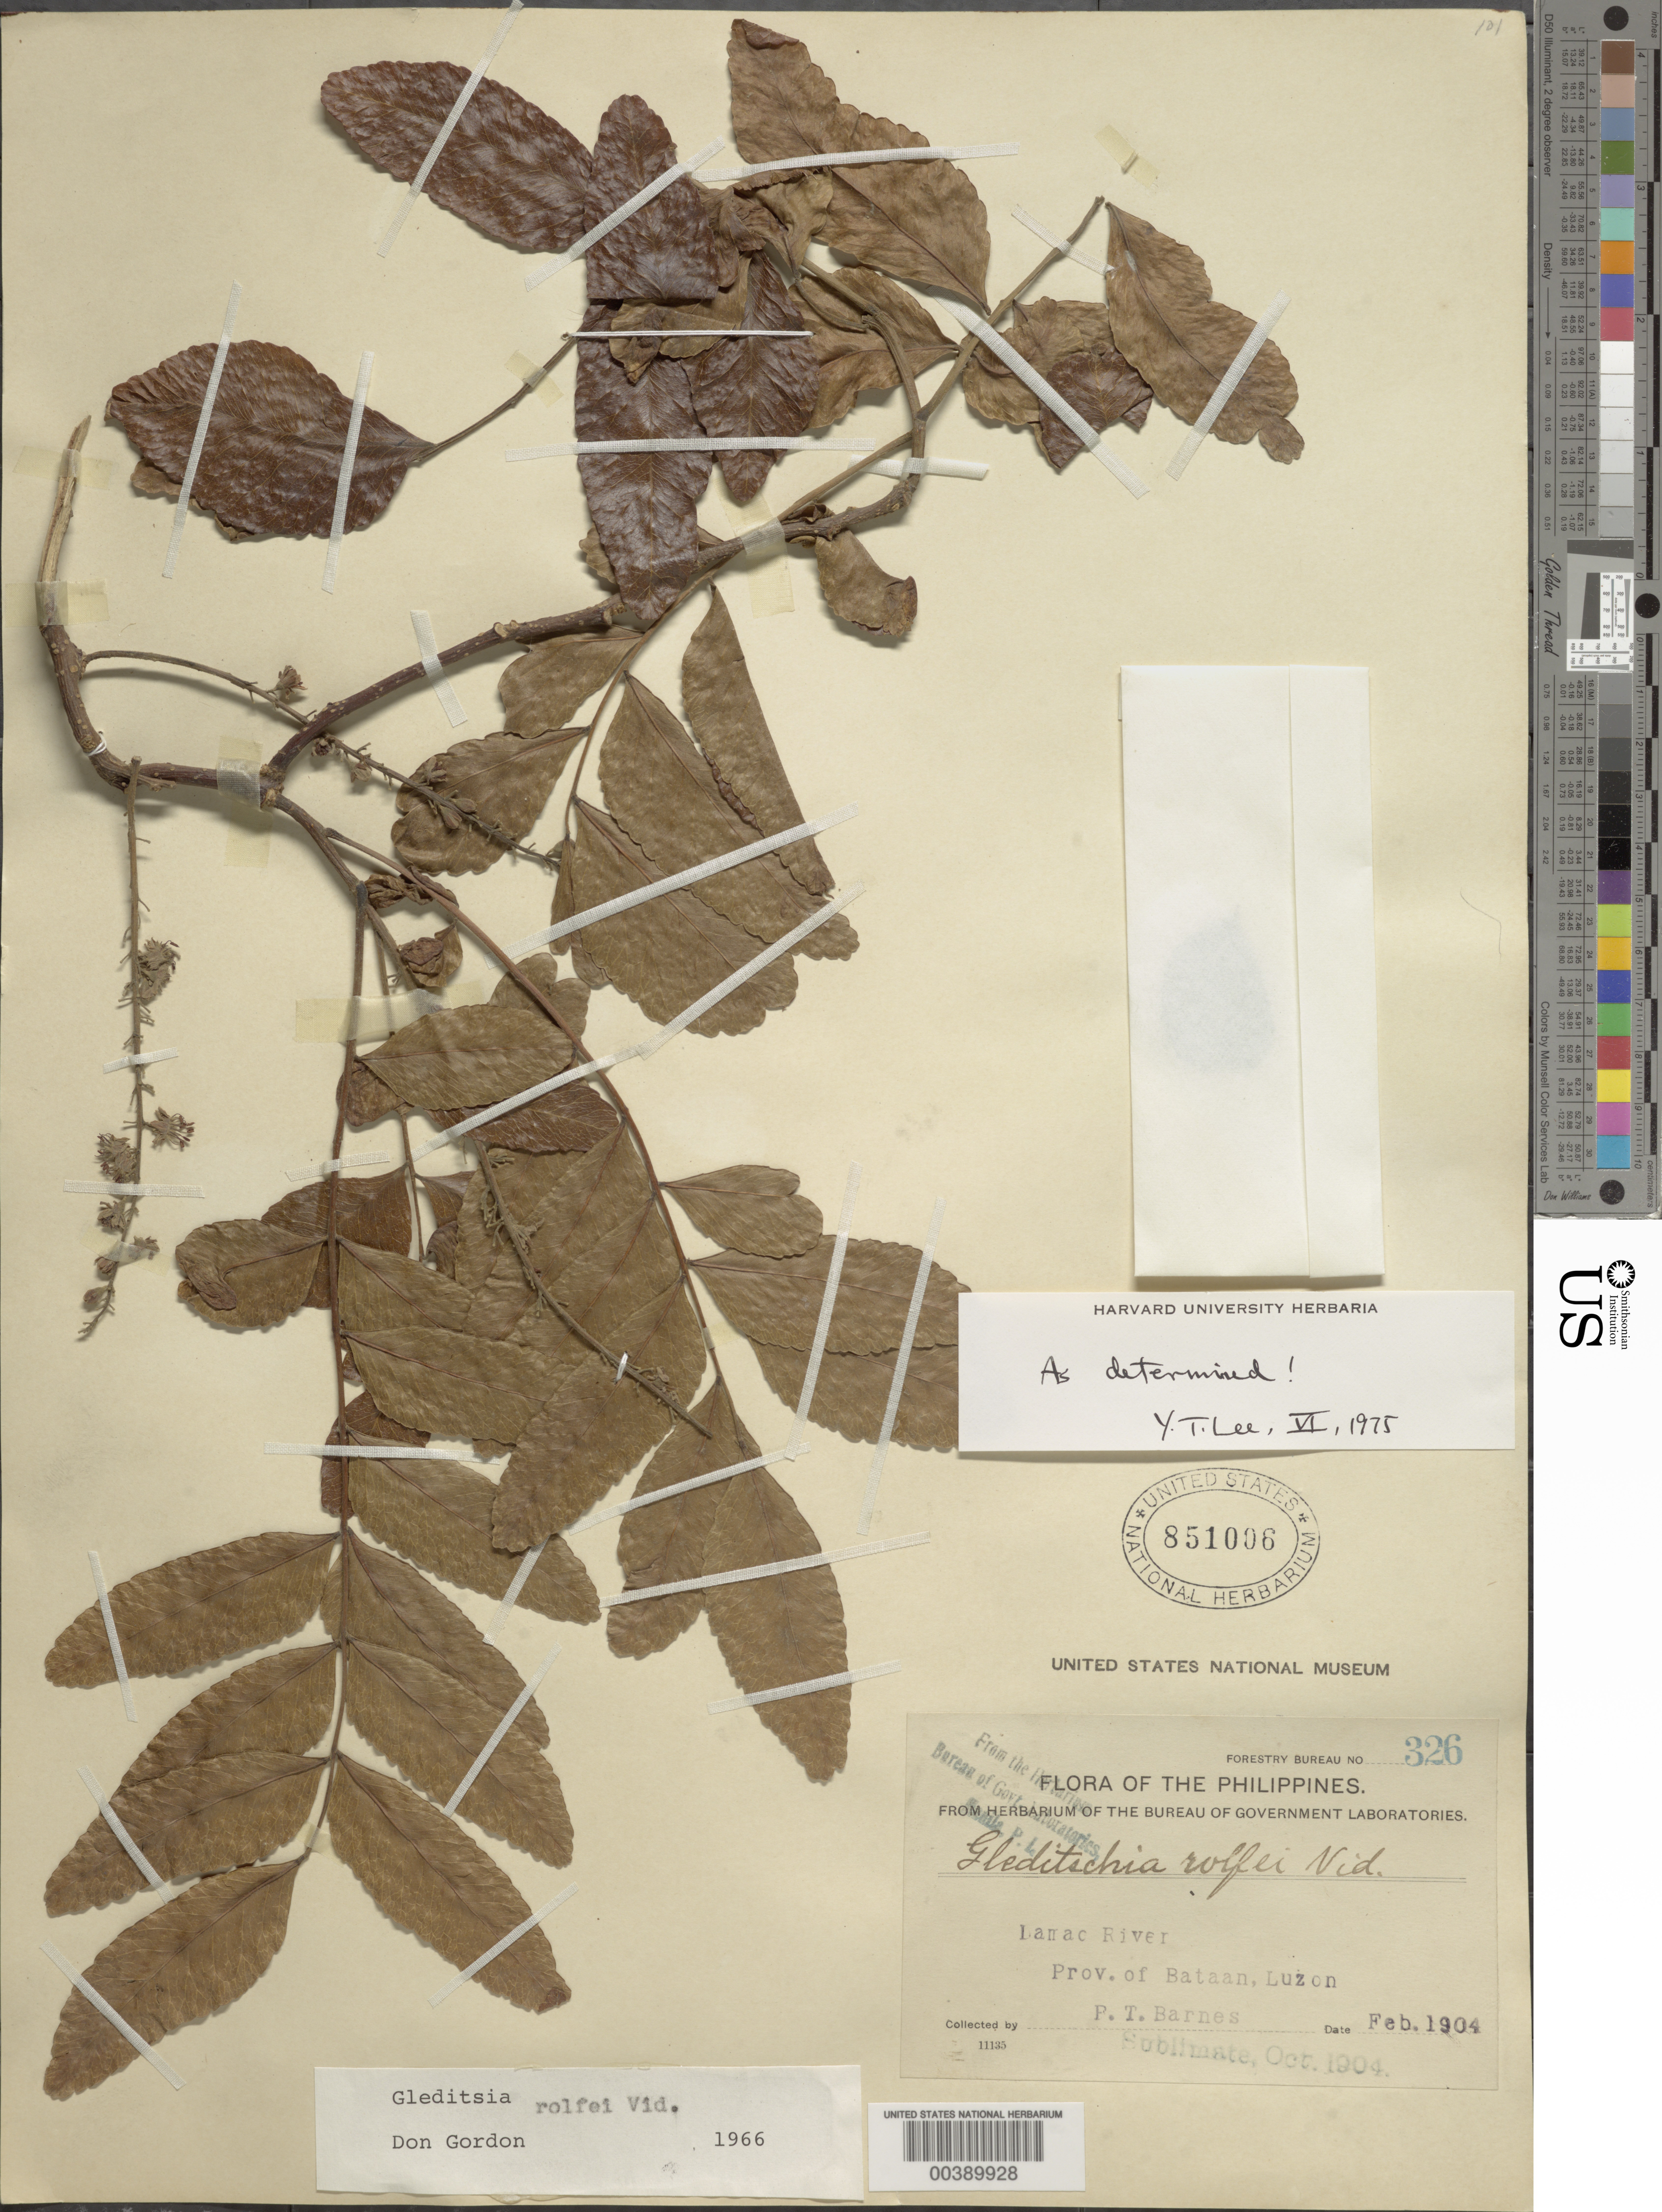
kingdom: Plantae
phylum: Tracheophyta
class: Magnoliopsida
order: Fabales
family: Fabaceae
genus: Gleditsia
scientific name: Gleditsia rolfei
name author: S. Vidal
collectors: P. Barnes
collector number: Forestry Bureau No. 326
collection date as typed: Feb 1904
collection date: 1904-02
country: Philippines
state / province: Central Luzon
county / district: Bataan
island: Luzon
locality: Lamao river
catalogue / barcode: US 851006